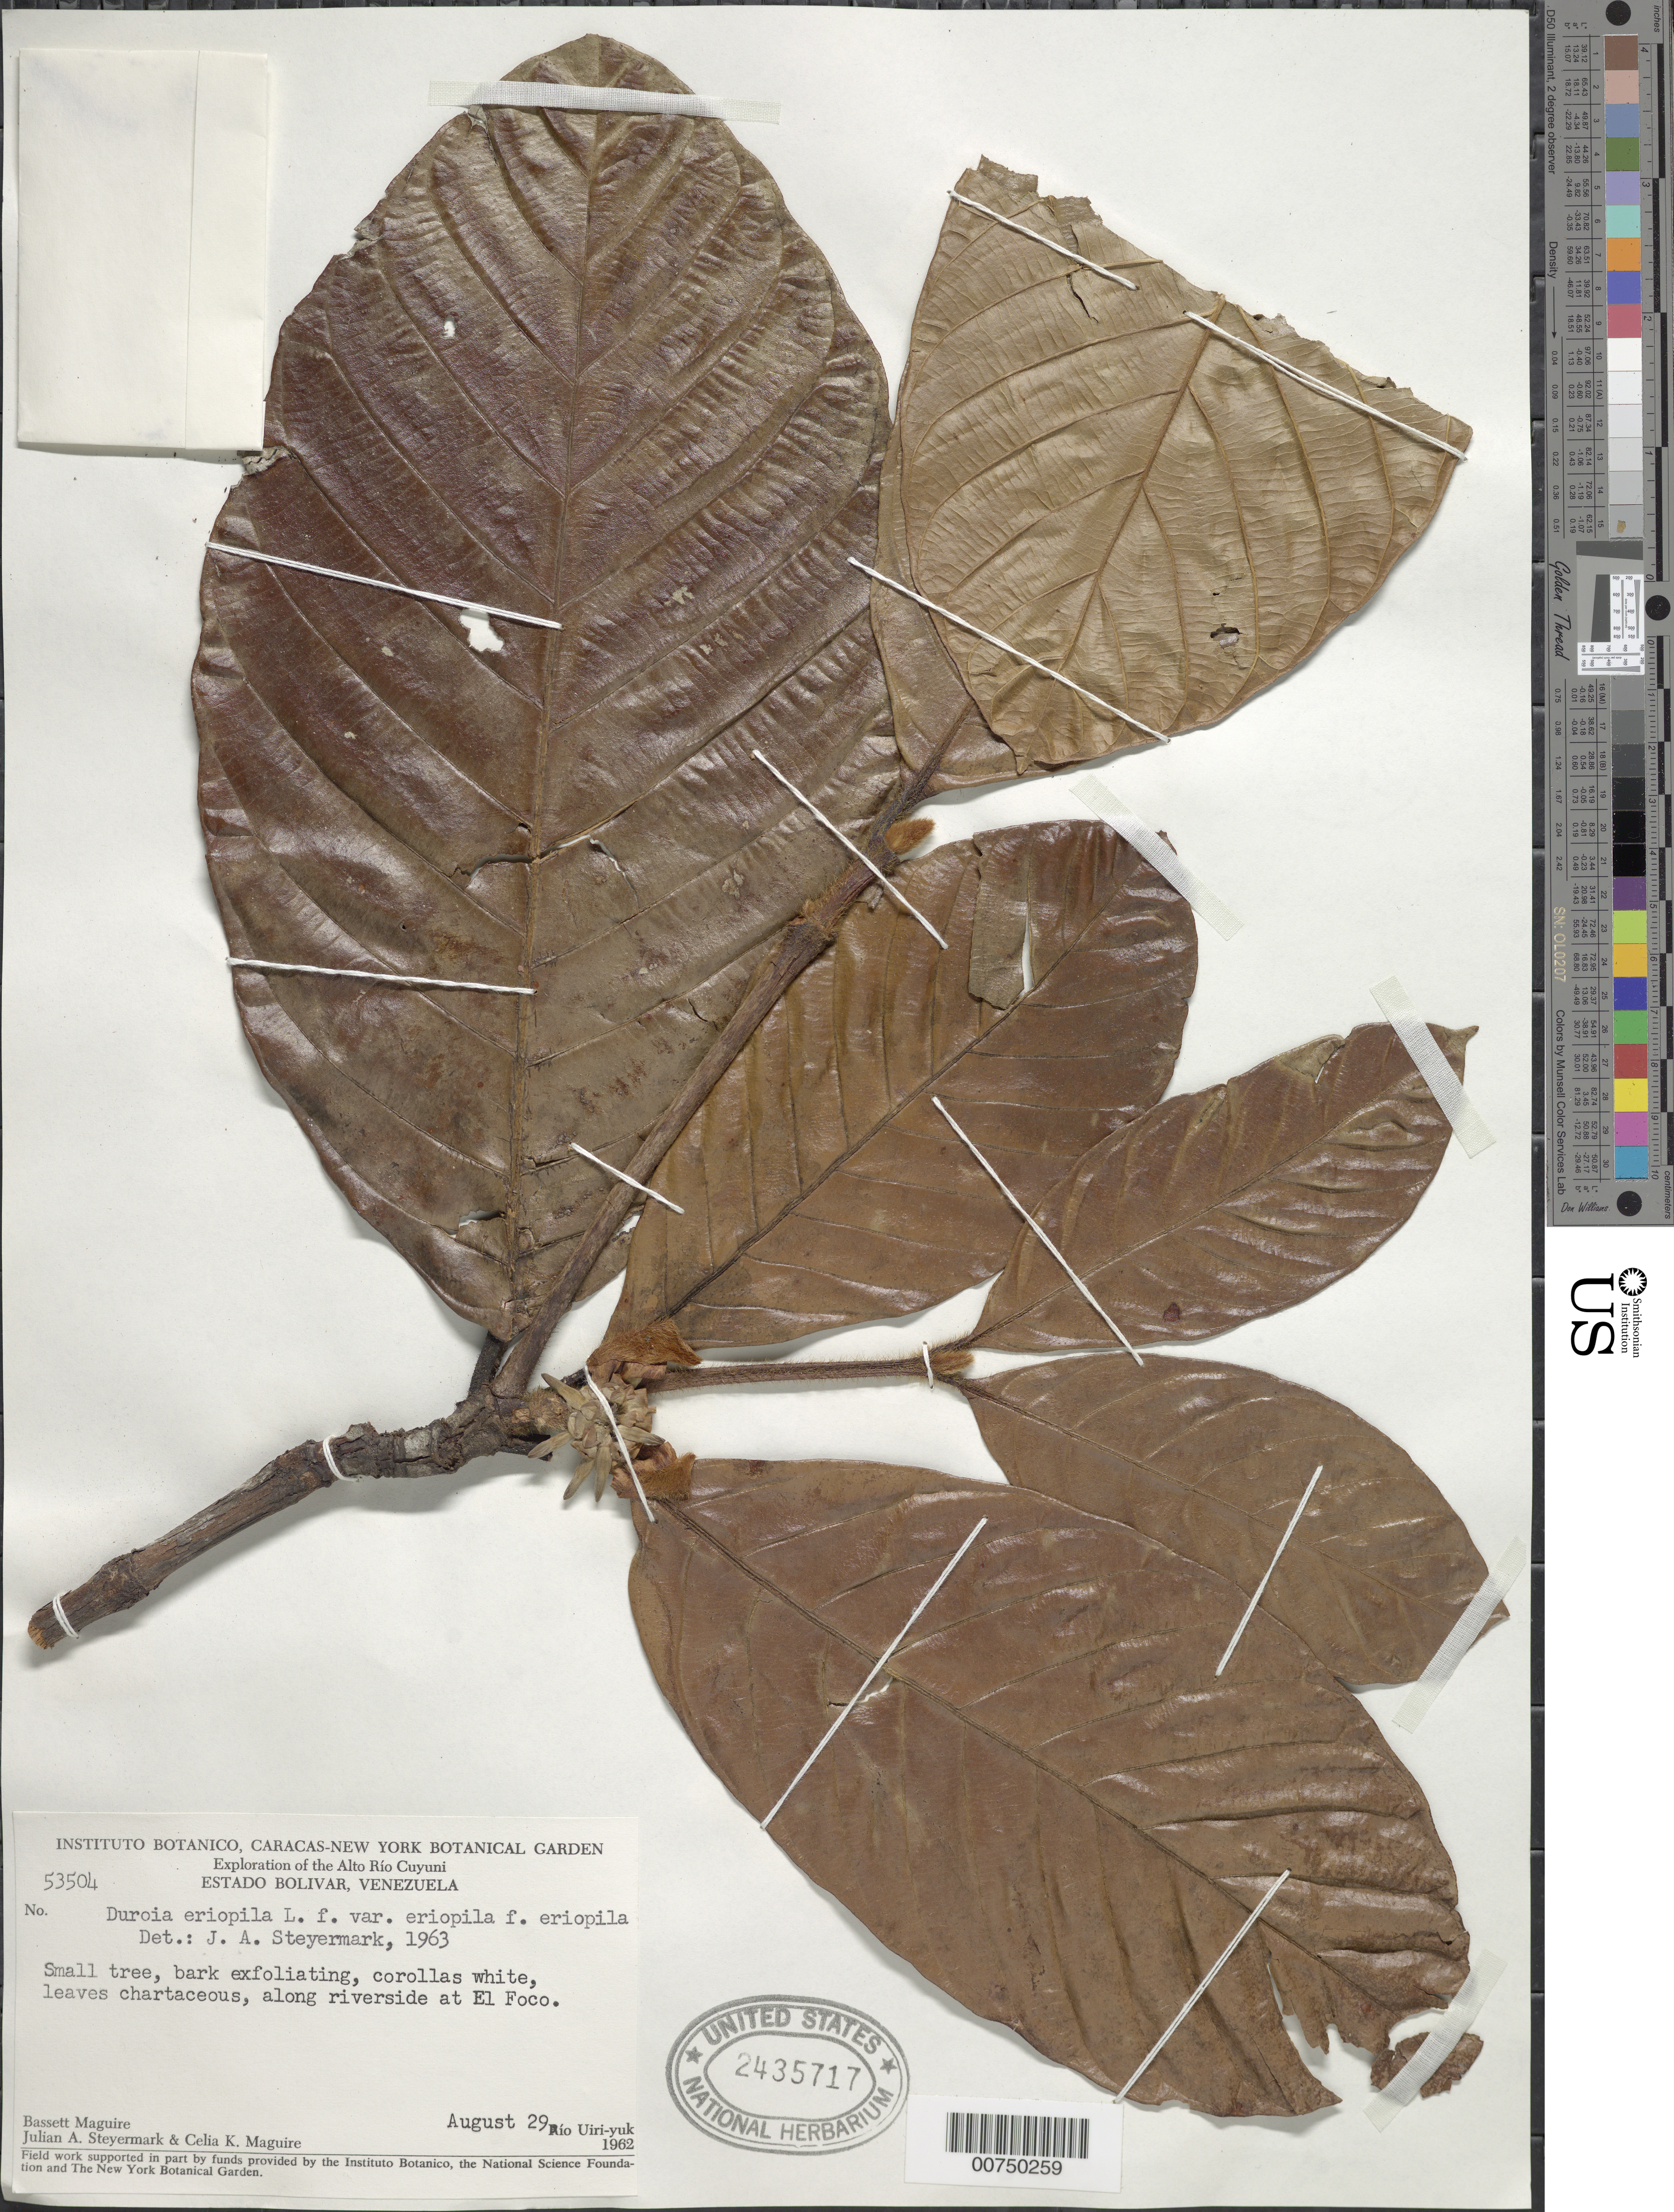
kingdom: Plantae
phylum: Tracheophyta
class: Magnoliopsida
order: Gentianales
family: Rubiaceae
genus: Duroia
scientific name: Duroia eriopila f. eriopila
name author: L. f.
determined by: Steyermark, Julian A., (VEN)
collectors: B. Maguire, J. Steyermark & C. K. Maguire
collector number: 53504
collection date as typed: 29-Aug-62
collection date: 1962-08-29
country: Venezuela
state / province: Bolívar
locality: Alto Río Cuyuni, El Foco, Río Uiri-yuk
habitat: Along riverside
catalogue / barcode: US 2435717